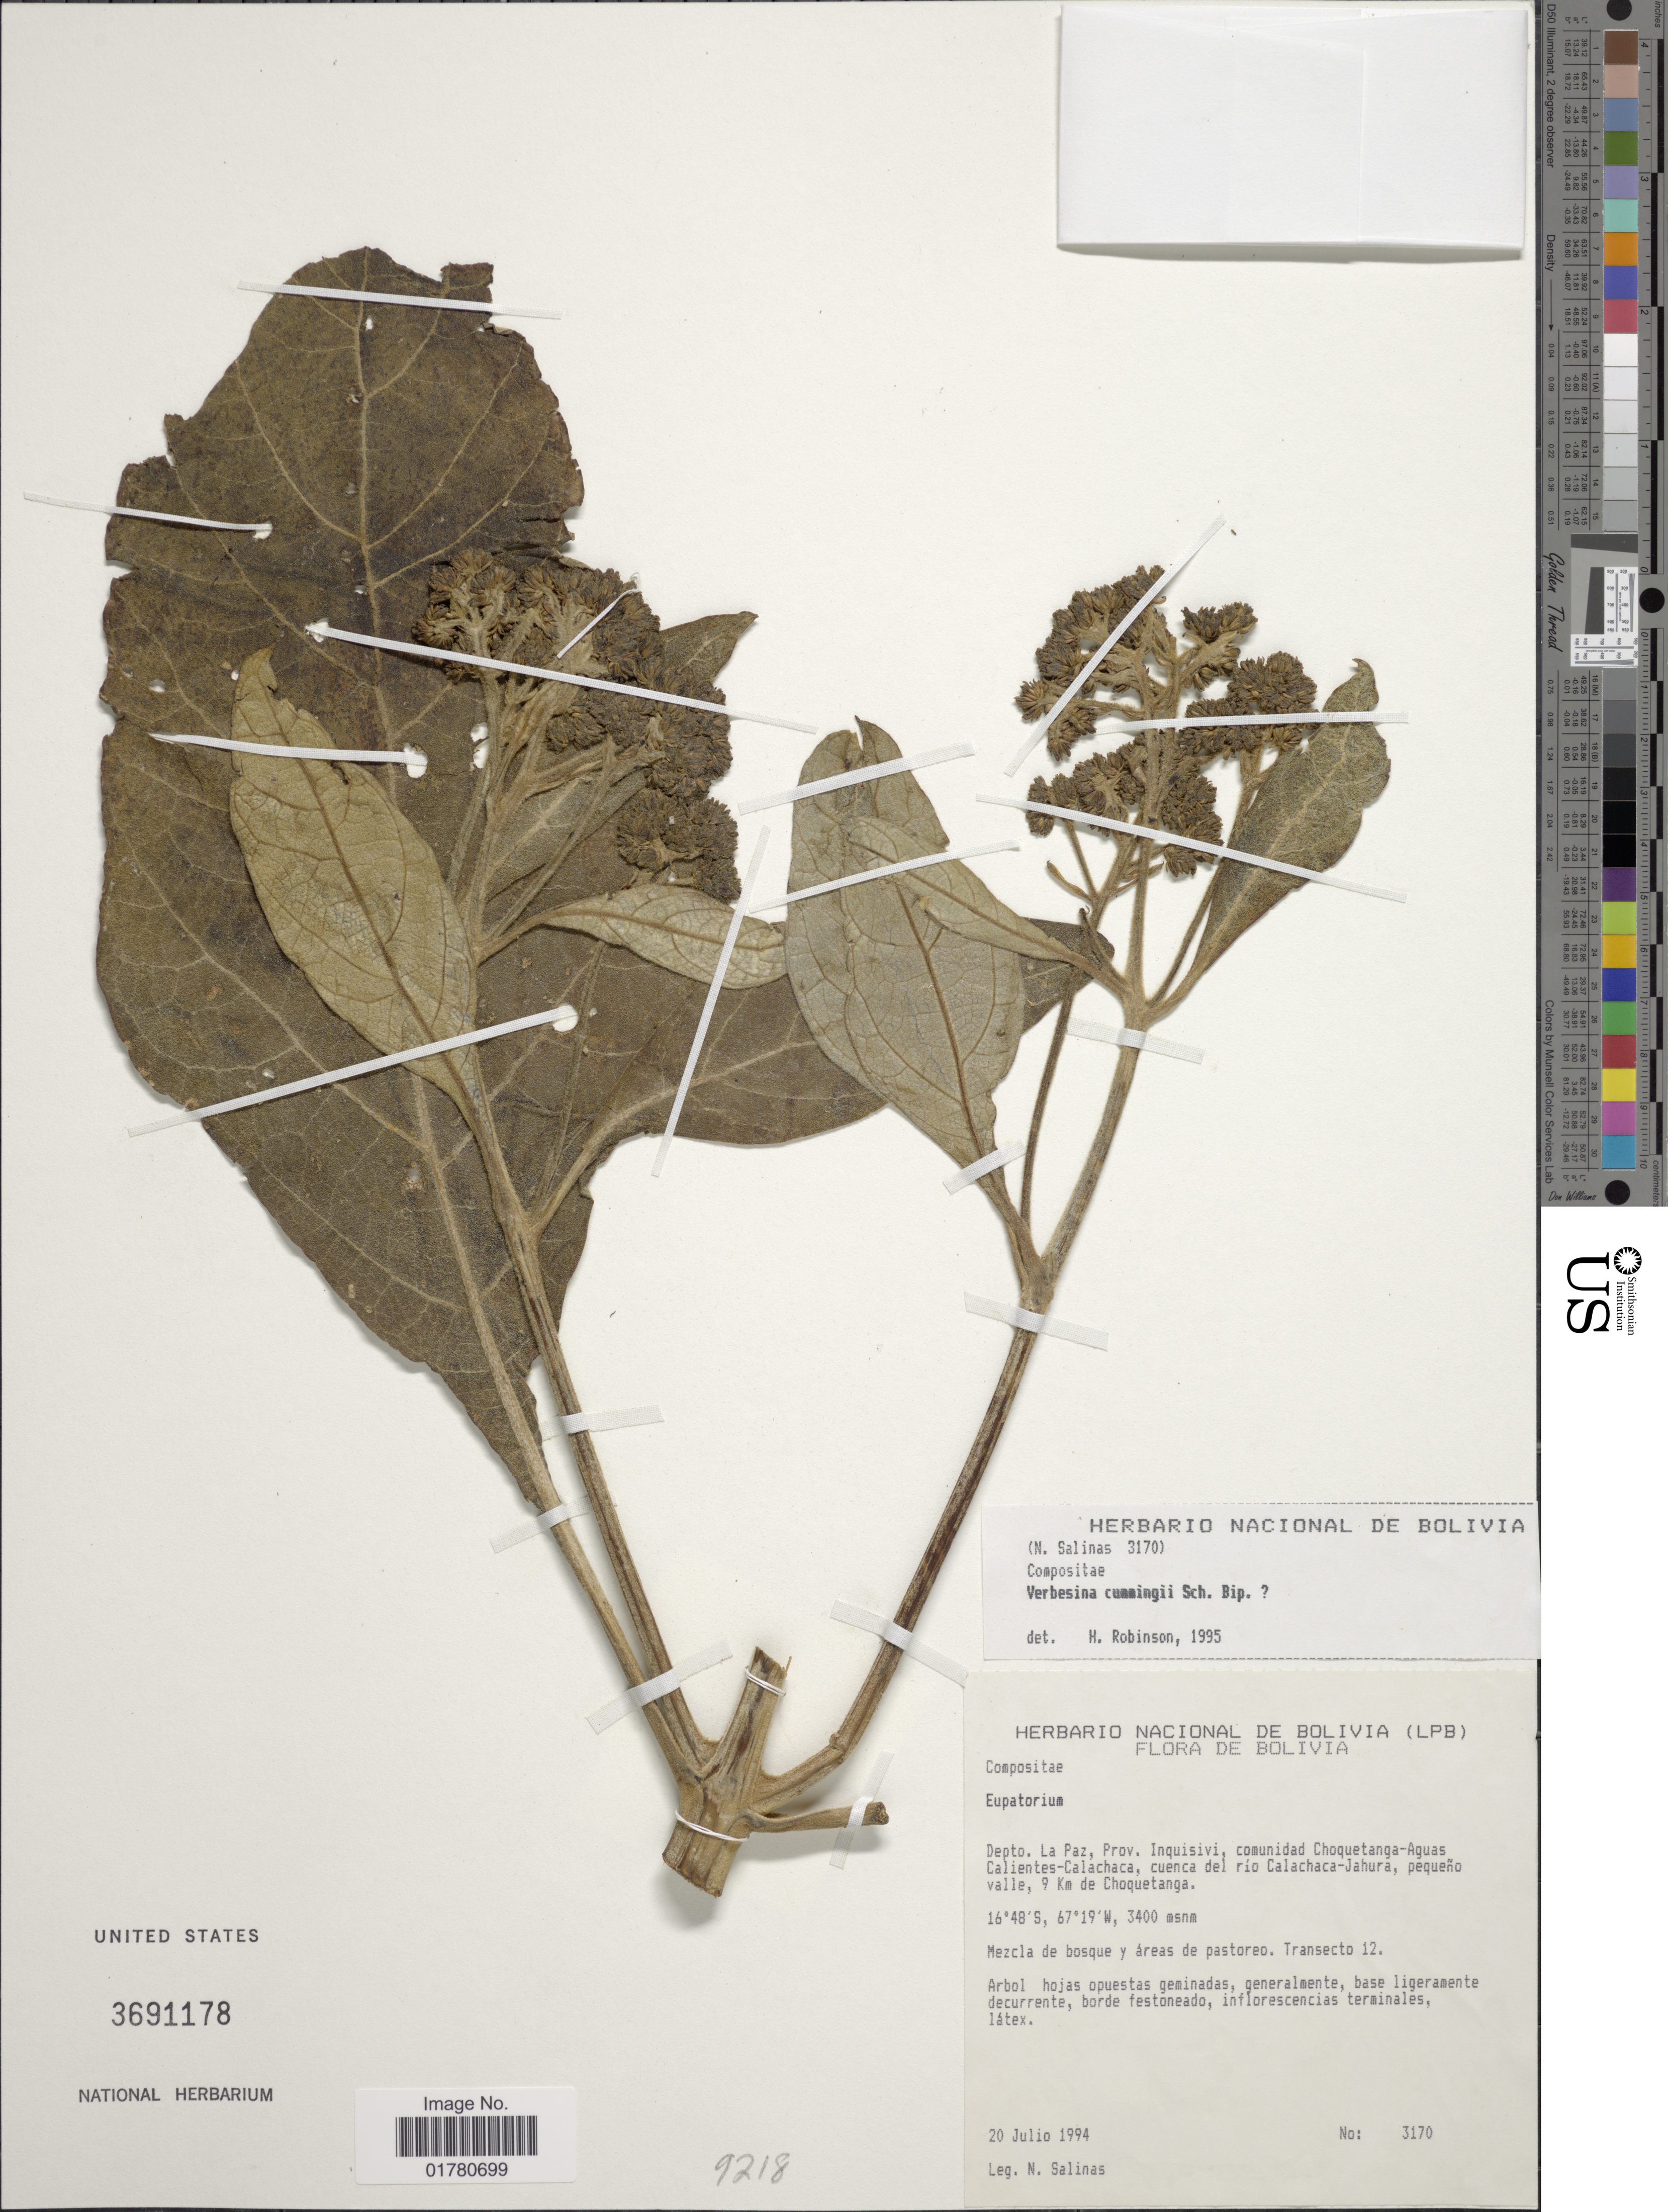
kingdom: Plantae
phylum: Tracheophyta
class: Magnoliopsida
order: Asterales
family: Asteraceae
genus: Verbesina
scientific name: Verbesina cumingii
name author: Sch. Bip. ex S.F. Blake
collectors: N. Salinas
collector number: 3170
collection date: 1994-07-20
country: Bolivia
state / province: La Paz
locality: Depto La Paz, Prov. Inquisivi, comunidad Chiquetanga-Aguas Calientes-Calachaca, cuenca del río Calachaca-Jahura, pequeño valle, 9 Km de Choquetanga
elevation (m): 3400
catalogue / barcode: US 3691178